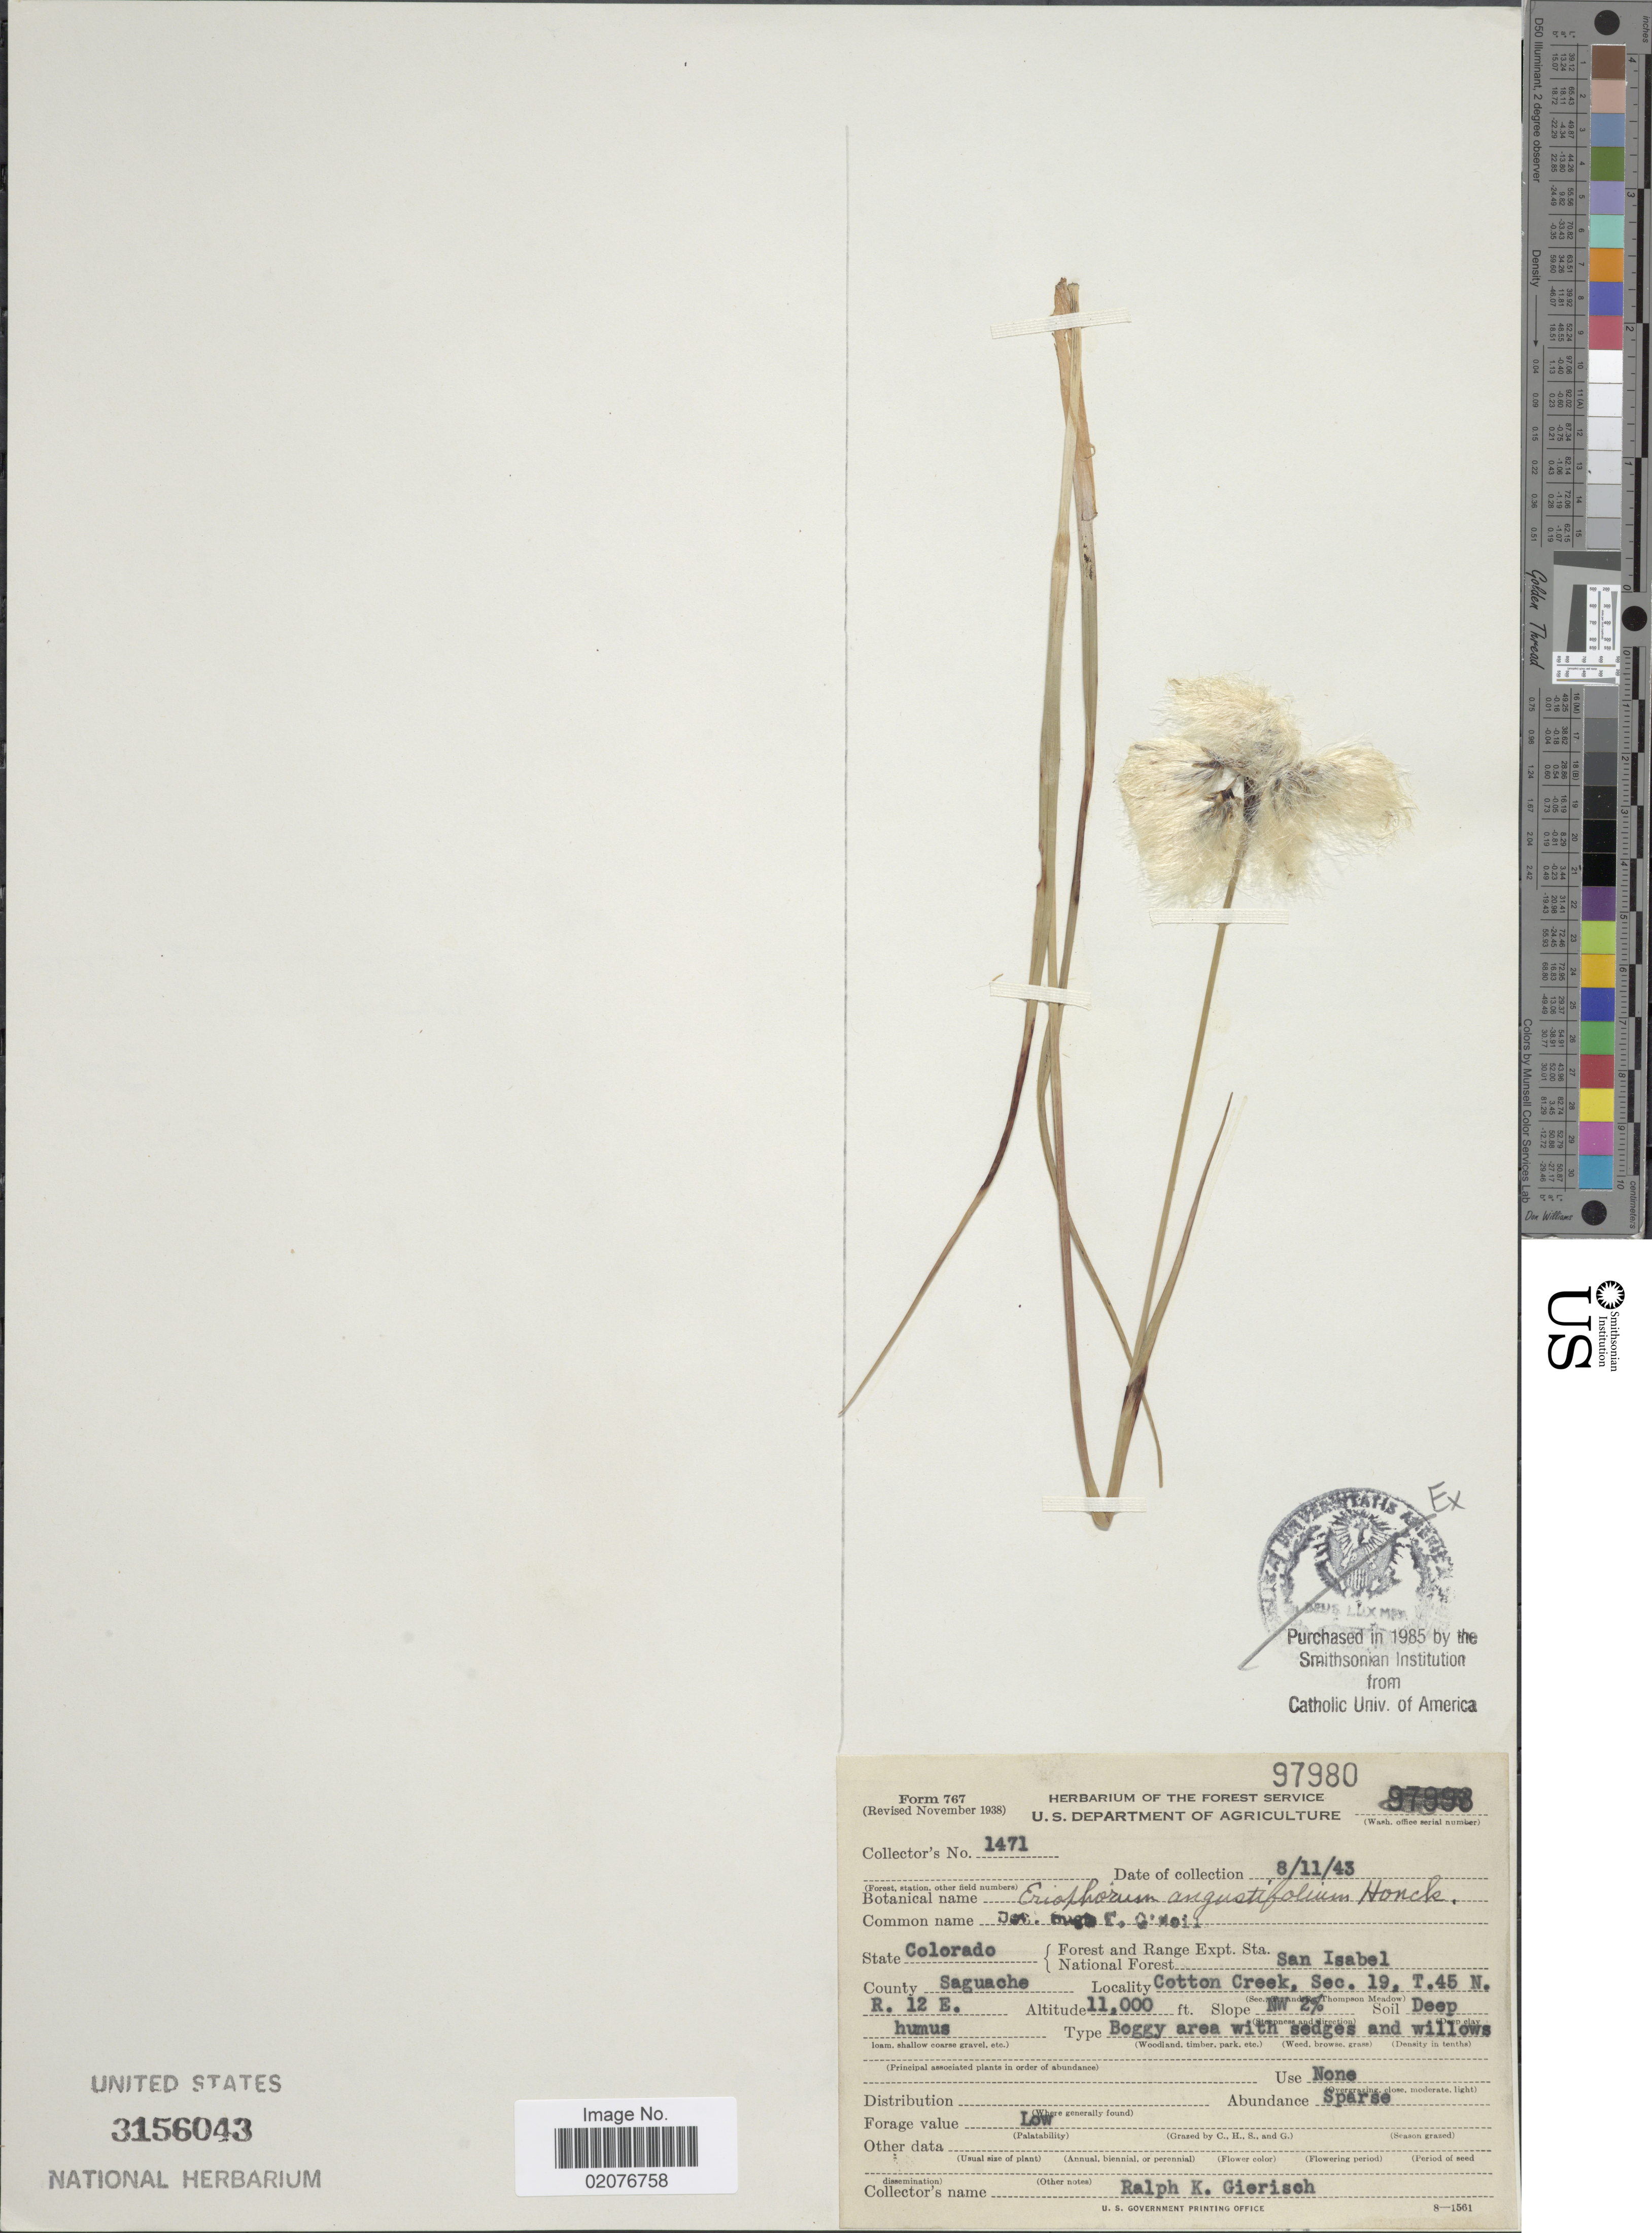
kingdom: Plantae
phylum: Tracheophyta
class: Liliopsida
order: Poales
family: Cyperaceae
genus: Eriophorum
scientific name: Eriophorum angustifolium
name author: Honck.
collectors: R. Gierisch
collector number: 1471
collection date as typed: Transcribed d/m/y: 11/8/43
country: United States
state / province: Colorado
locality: San Isabel, County Saguache, Cotton Creek, Sec 9, T 45 N R12E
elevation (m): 3353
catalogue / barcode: US 3156043